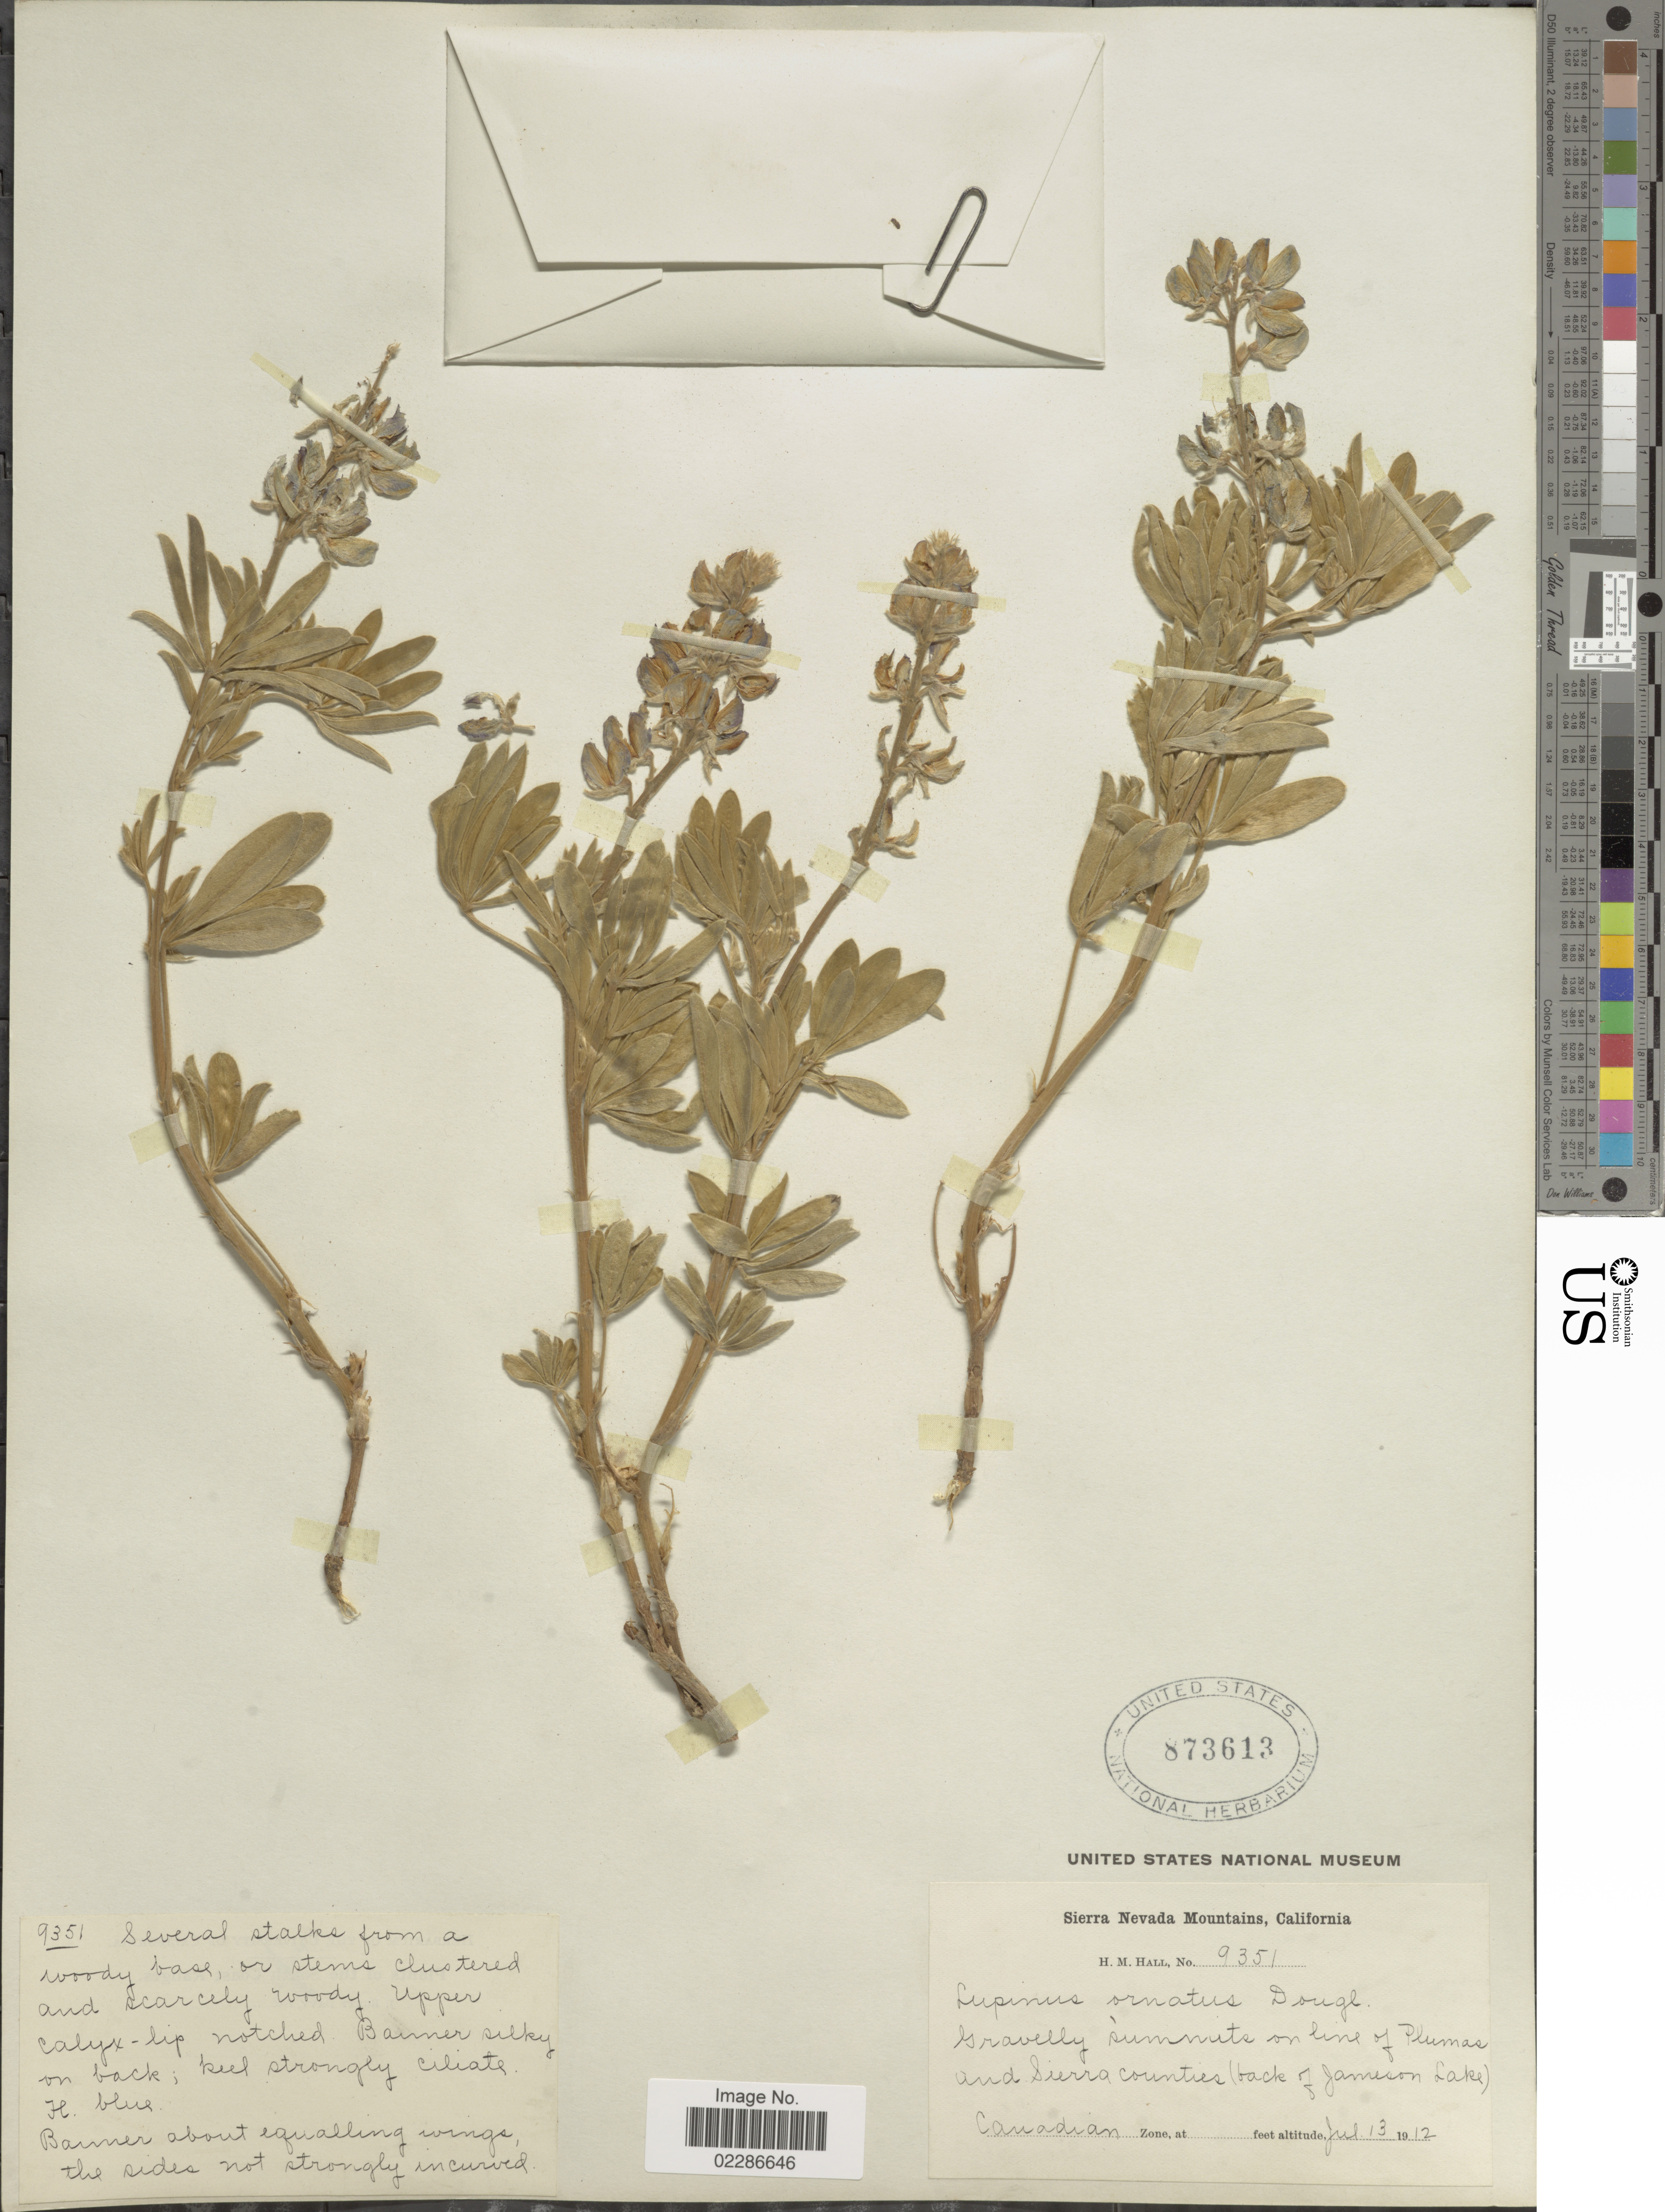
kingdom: Plantae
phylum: Tracheophyta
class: Magnoliopsida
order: Fabales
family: Fabaceae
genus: Lupinus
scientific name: Lupinus ornatus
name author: Douglas ex Lindl.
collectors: H. M. Hall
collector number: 9351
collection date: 1912-07-13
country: United States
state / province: California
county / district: Plumas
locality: Sierra Nevada Mountains, Gravelly summits on line of Plumas and Sierra counties (back of Jameson Lake), Canadian Zone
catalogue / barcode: US 873613